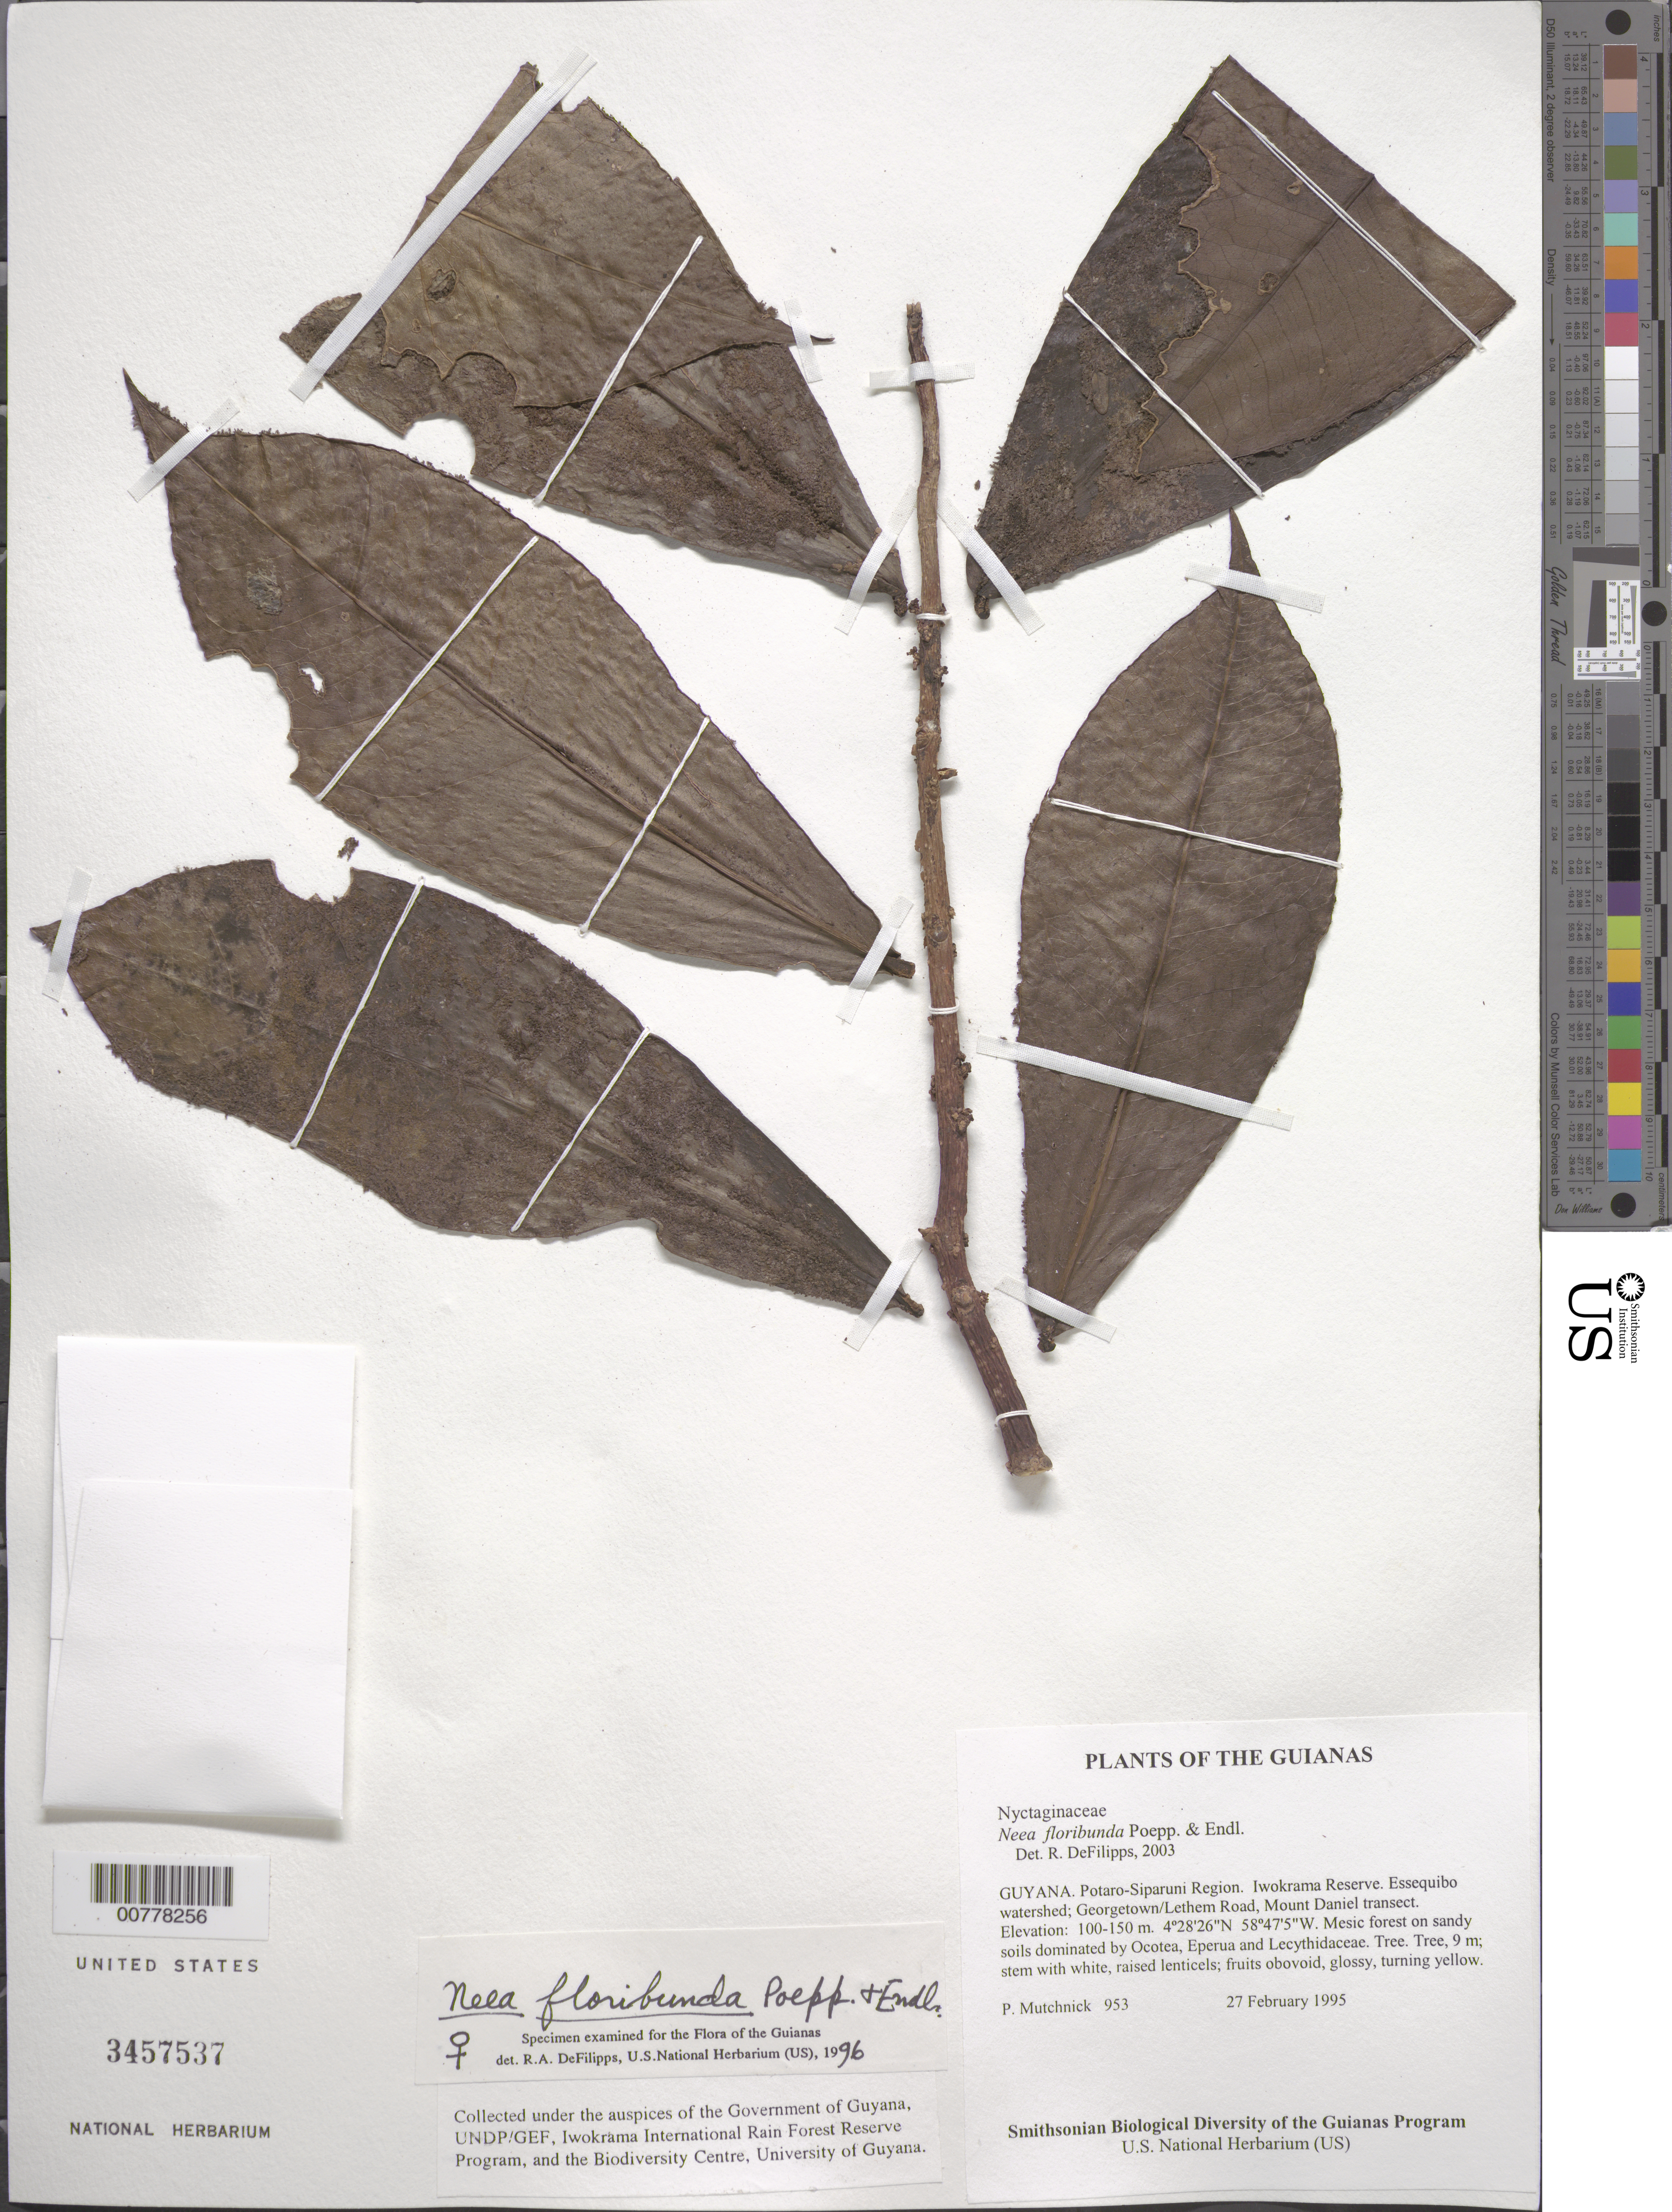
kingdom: Plantae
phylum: Tracheophyta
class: Magnoliopsida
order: Caryophyllales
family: Nyctaginaceae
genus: Neea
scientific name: Neea floribunda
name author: Poepp. & Endl.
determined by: DeFilipps, R. A.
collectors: P. Mutchnick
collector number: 953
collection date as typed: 27 February 1995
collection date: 1995-02-27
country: Guyana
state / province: Potaro-Siparuni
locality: Iwokrama Reserve. Essequibo watershed; Georgetown/Lethem Road, Mount Daniel transect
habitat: Mesic forest on sandy soils dominated by Ocotea, Eperua and Lecythidaceae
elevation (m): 100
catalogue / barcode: US 3457537